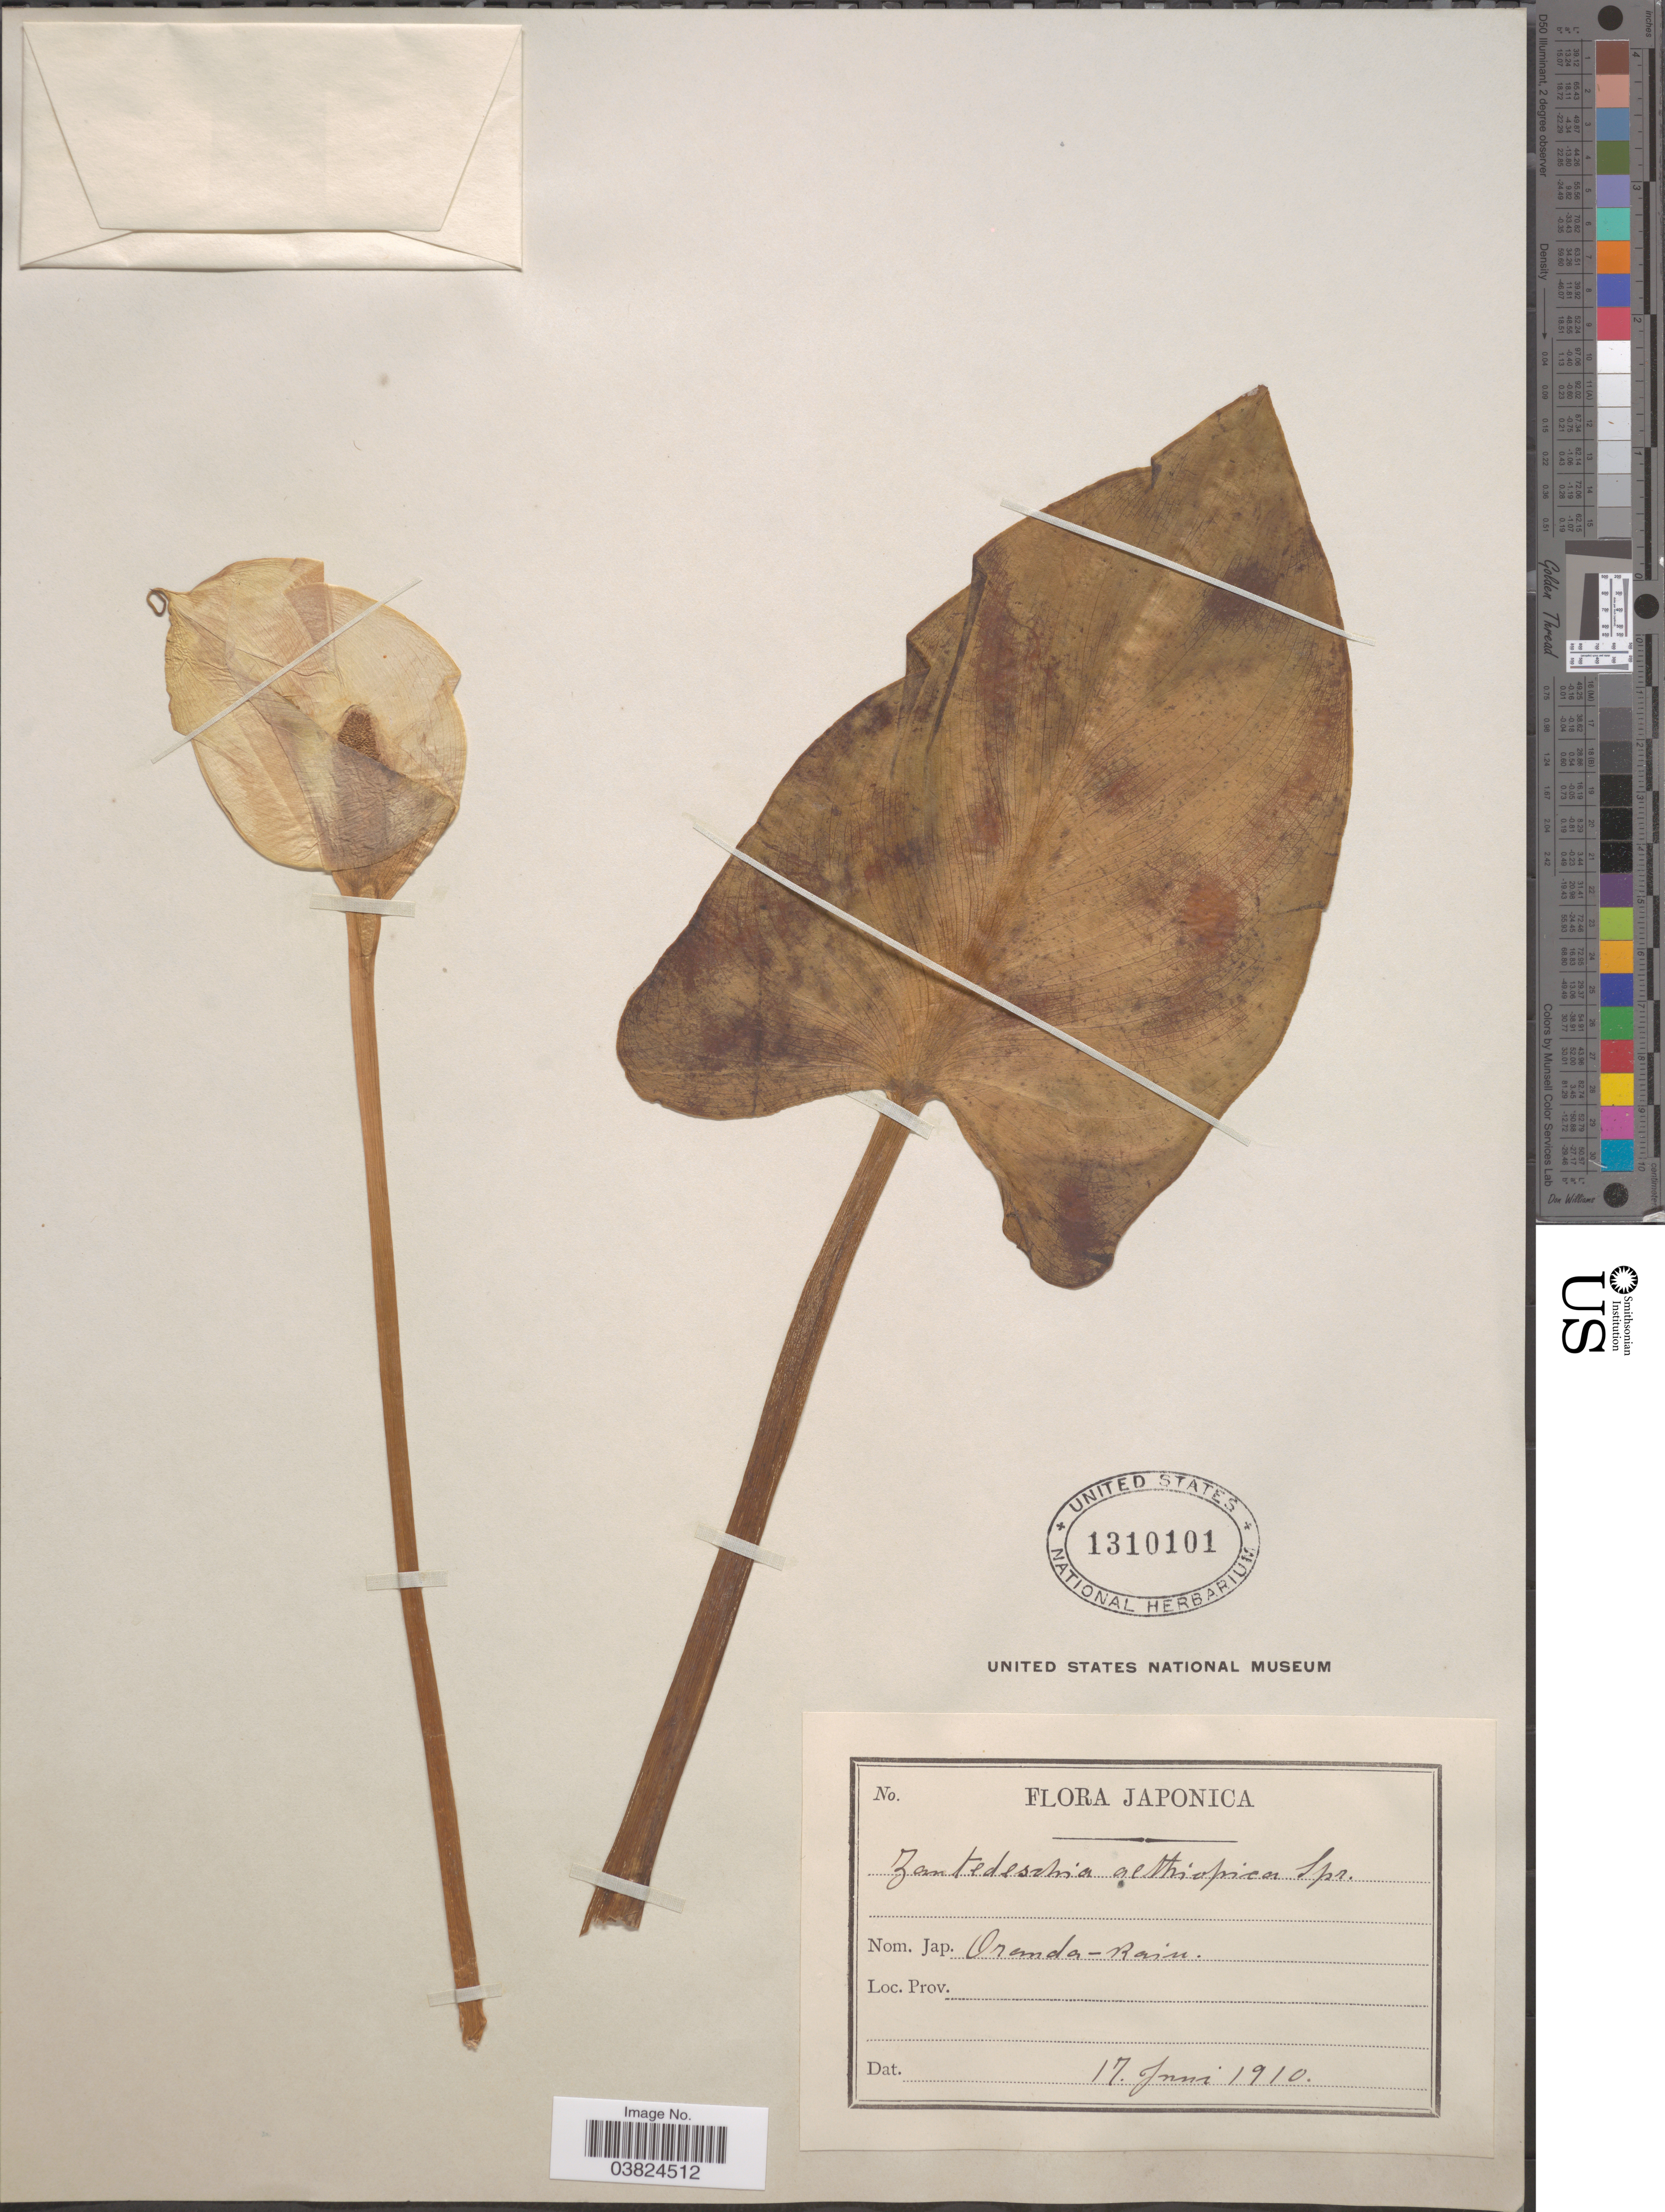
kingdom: Plantae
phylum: Tracheophyta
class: Liliopsida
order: Alismatales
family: Araceae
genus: Zantedeschia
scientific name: Zantedeschia aethiopica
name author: (L.) Spreng.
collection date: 1910-06-17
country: Japan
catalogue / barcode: US 1310101